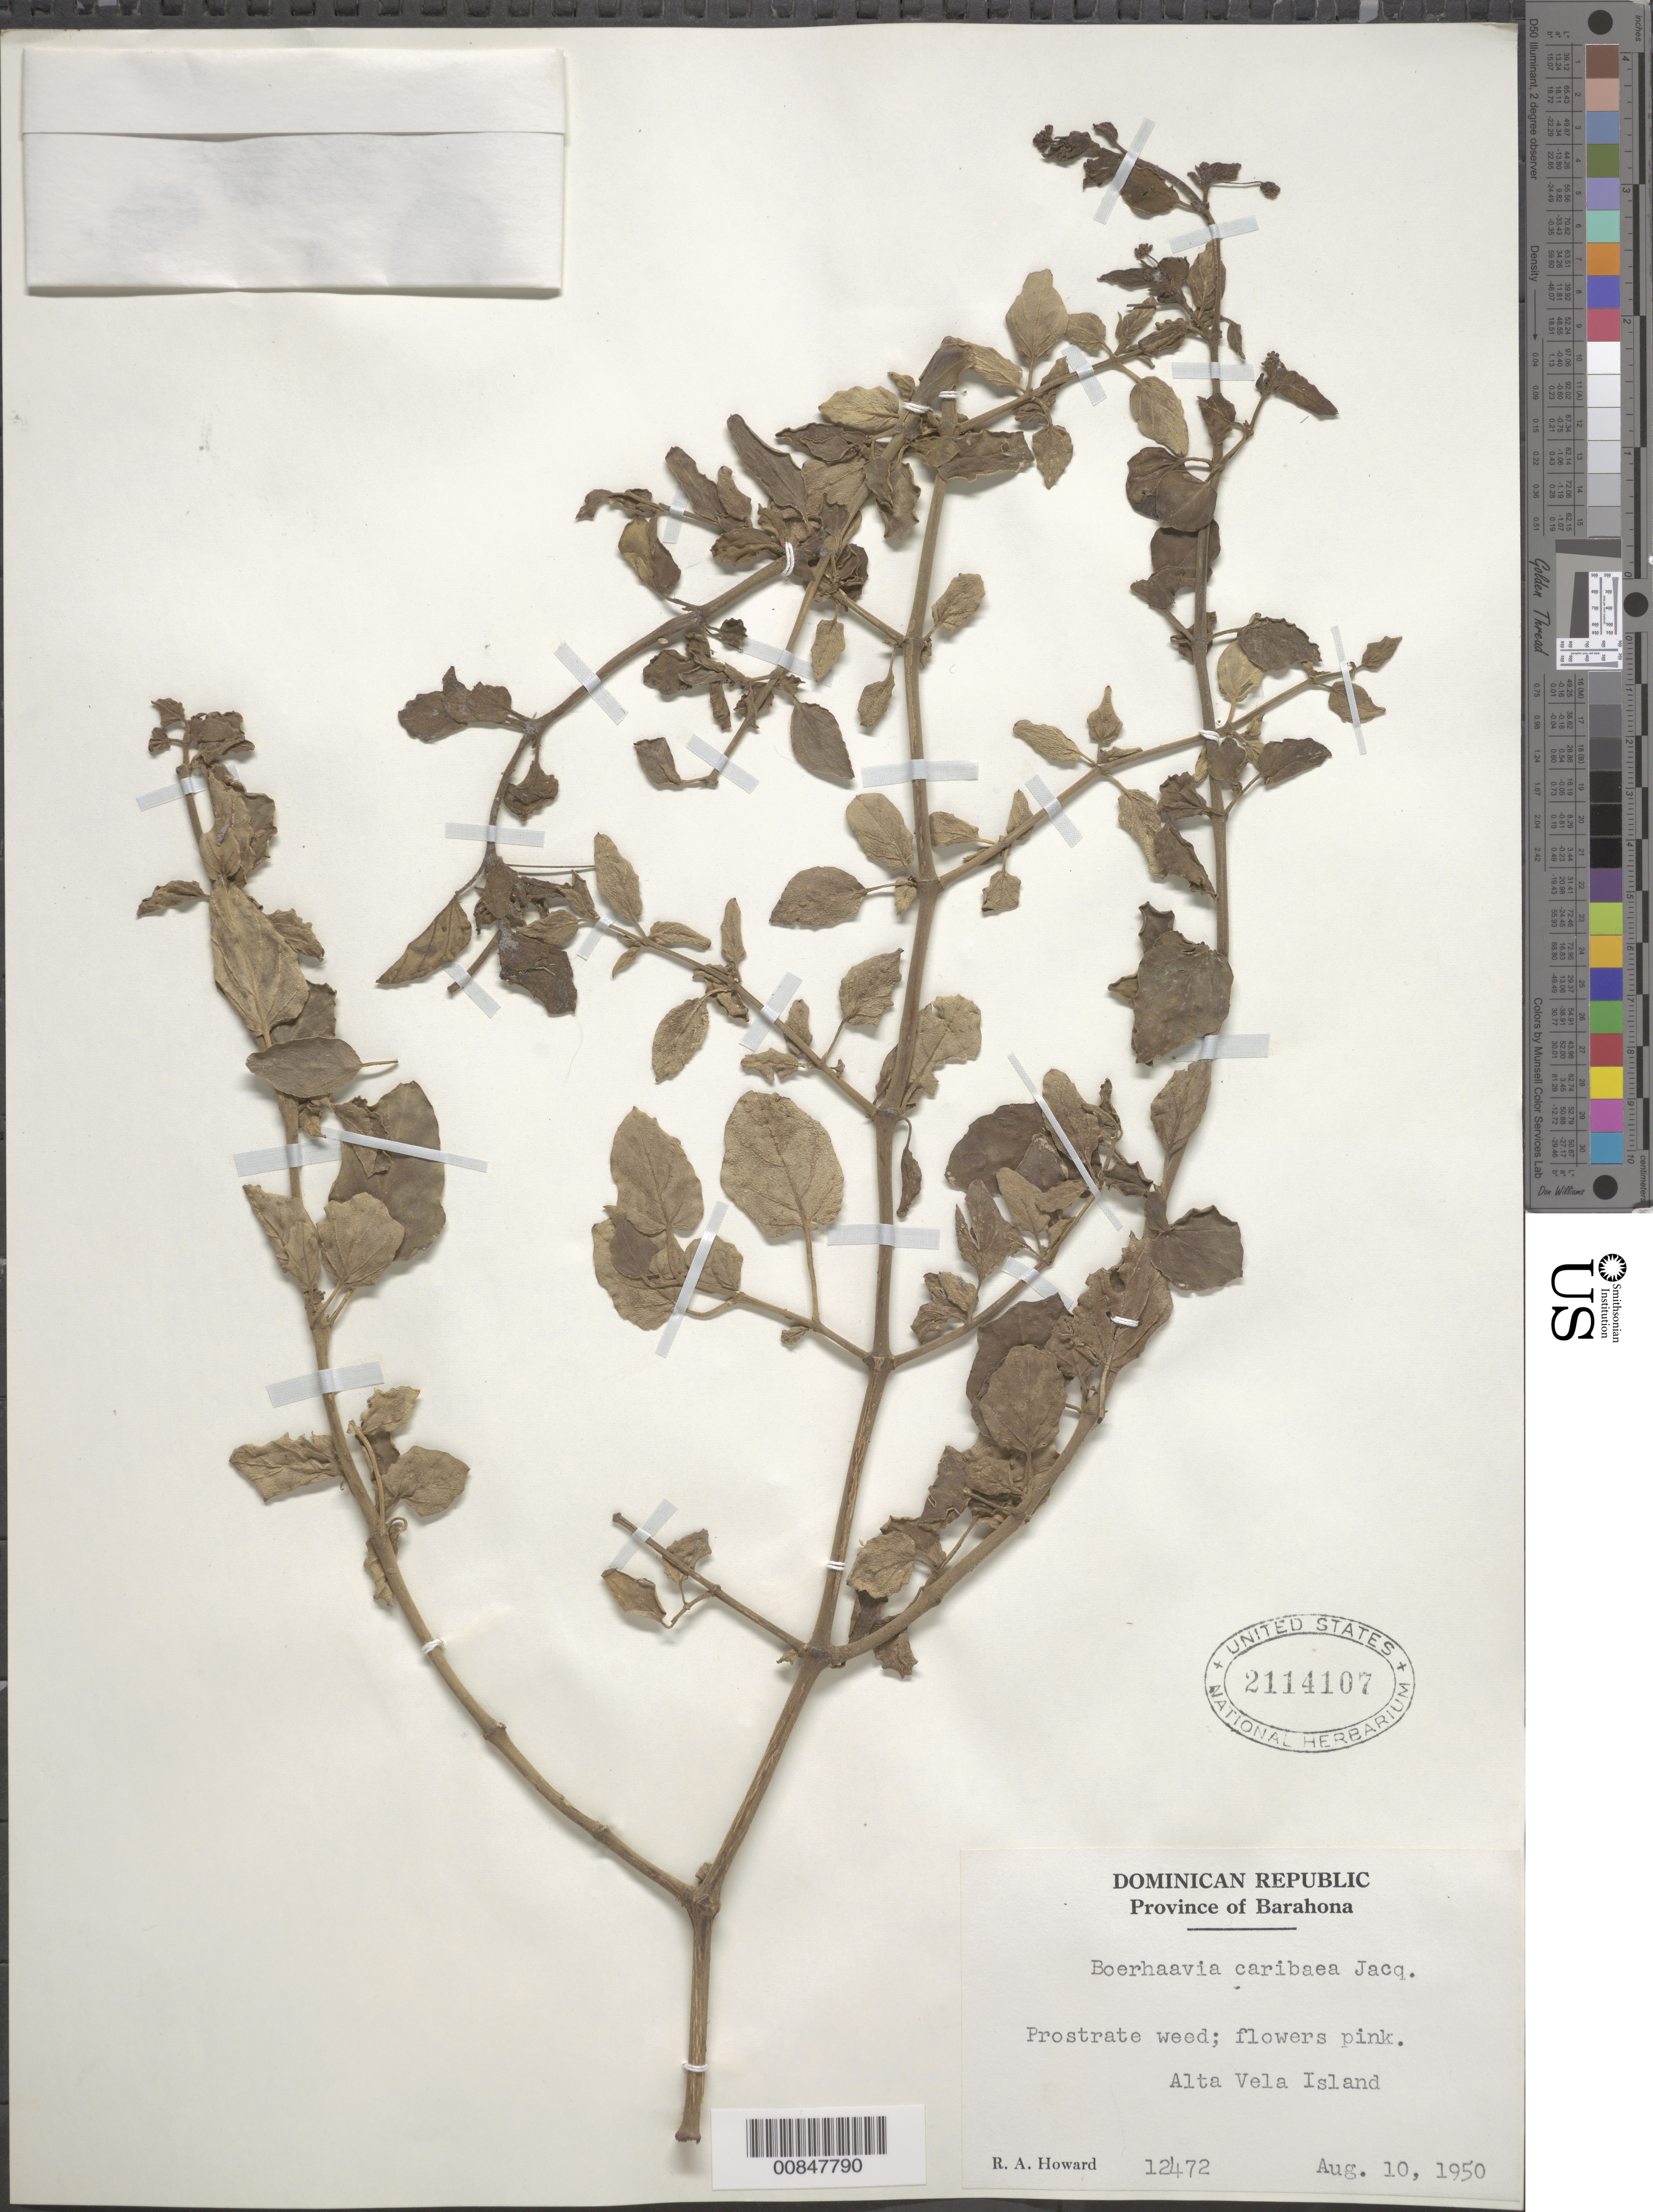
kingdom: Plantae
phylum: Tracheophyta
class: Magnoliopsida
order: Caryophyllales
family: Nyctaginaceae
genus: Boerhavia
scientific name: Boerhavia coccinea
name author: Mill.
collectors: R. A. Howard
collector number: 12472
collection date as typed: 10 Aug 1950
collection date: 1950-08-10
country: Dominican Republic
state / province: Barahona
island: Alta Vela I.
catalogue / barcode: US 2114107